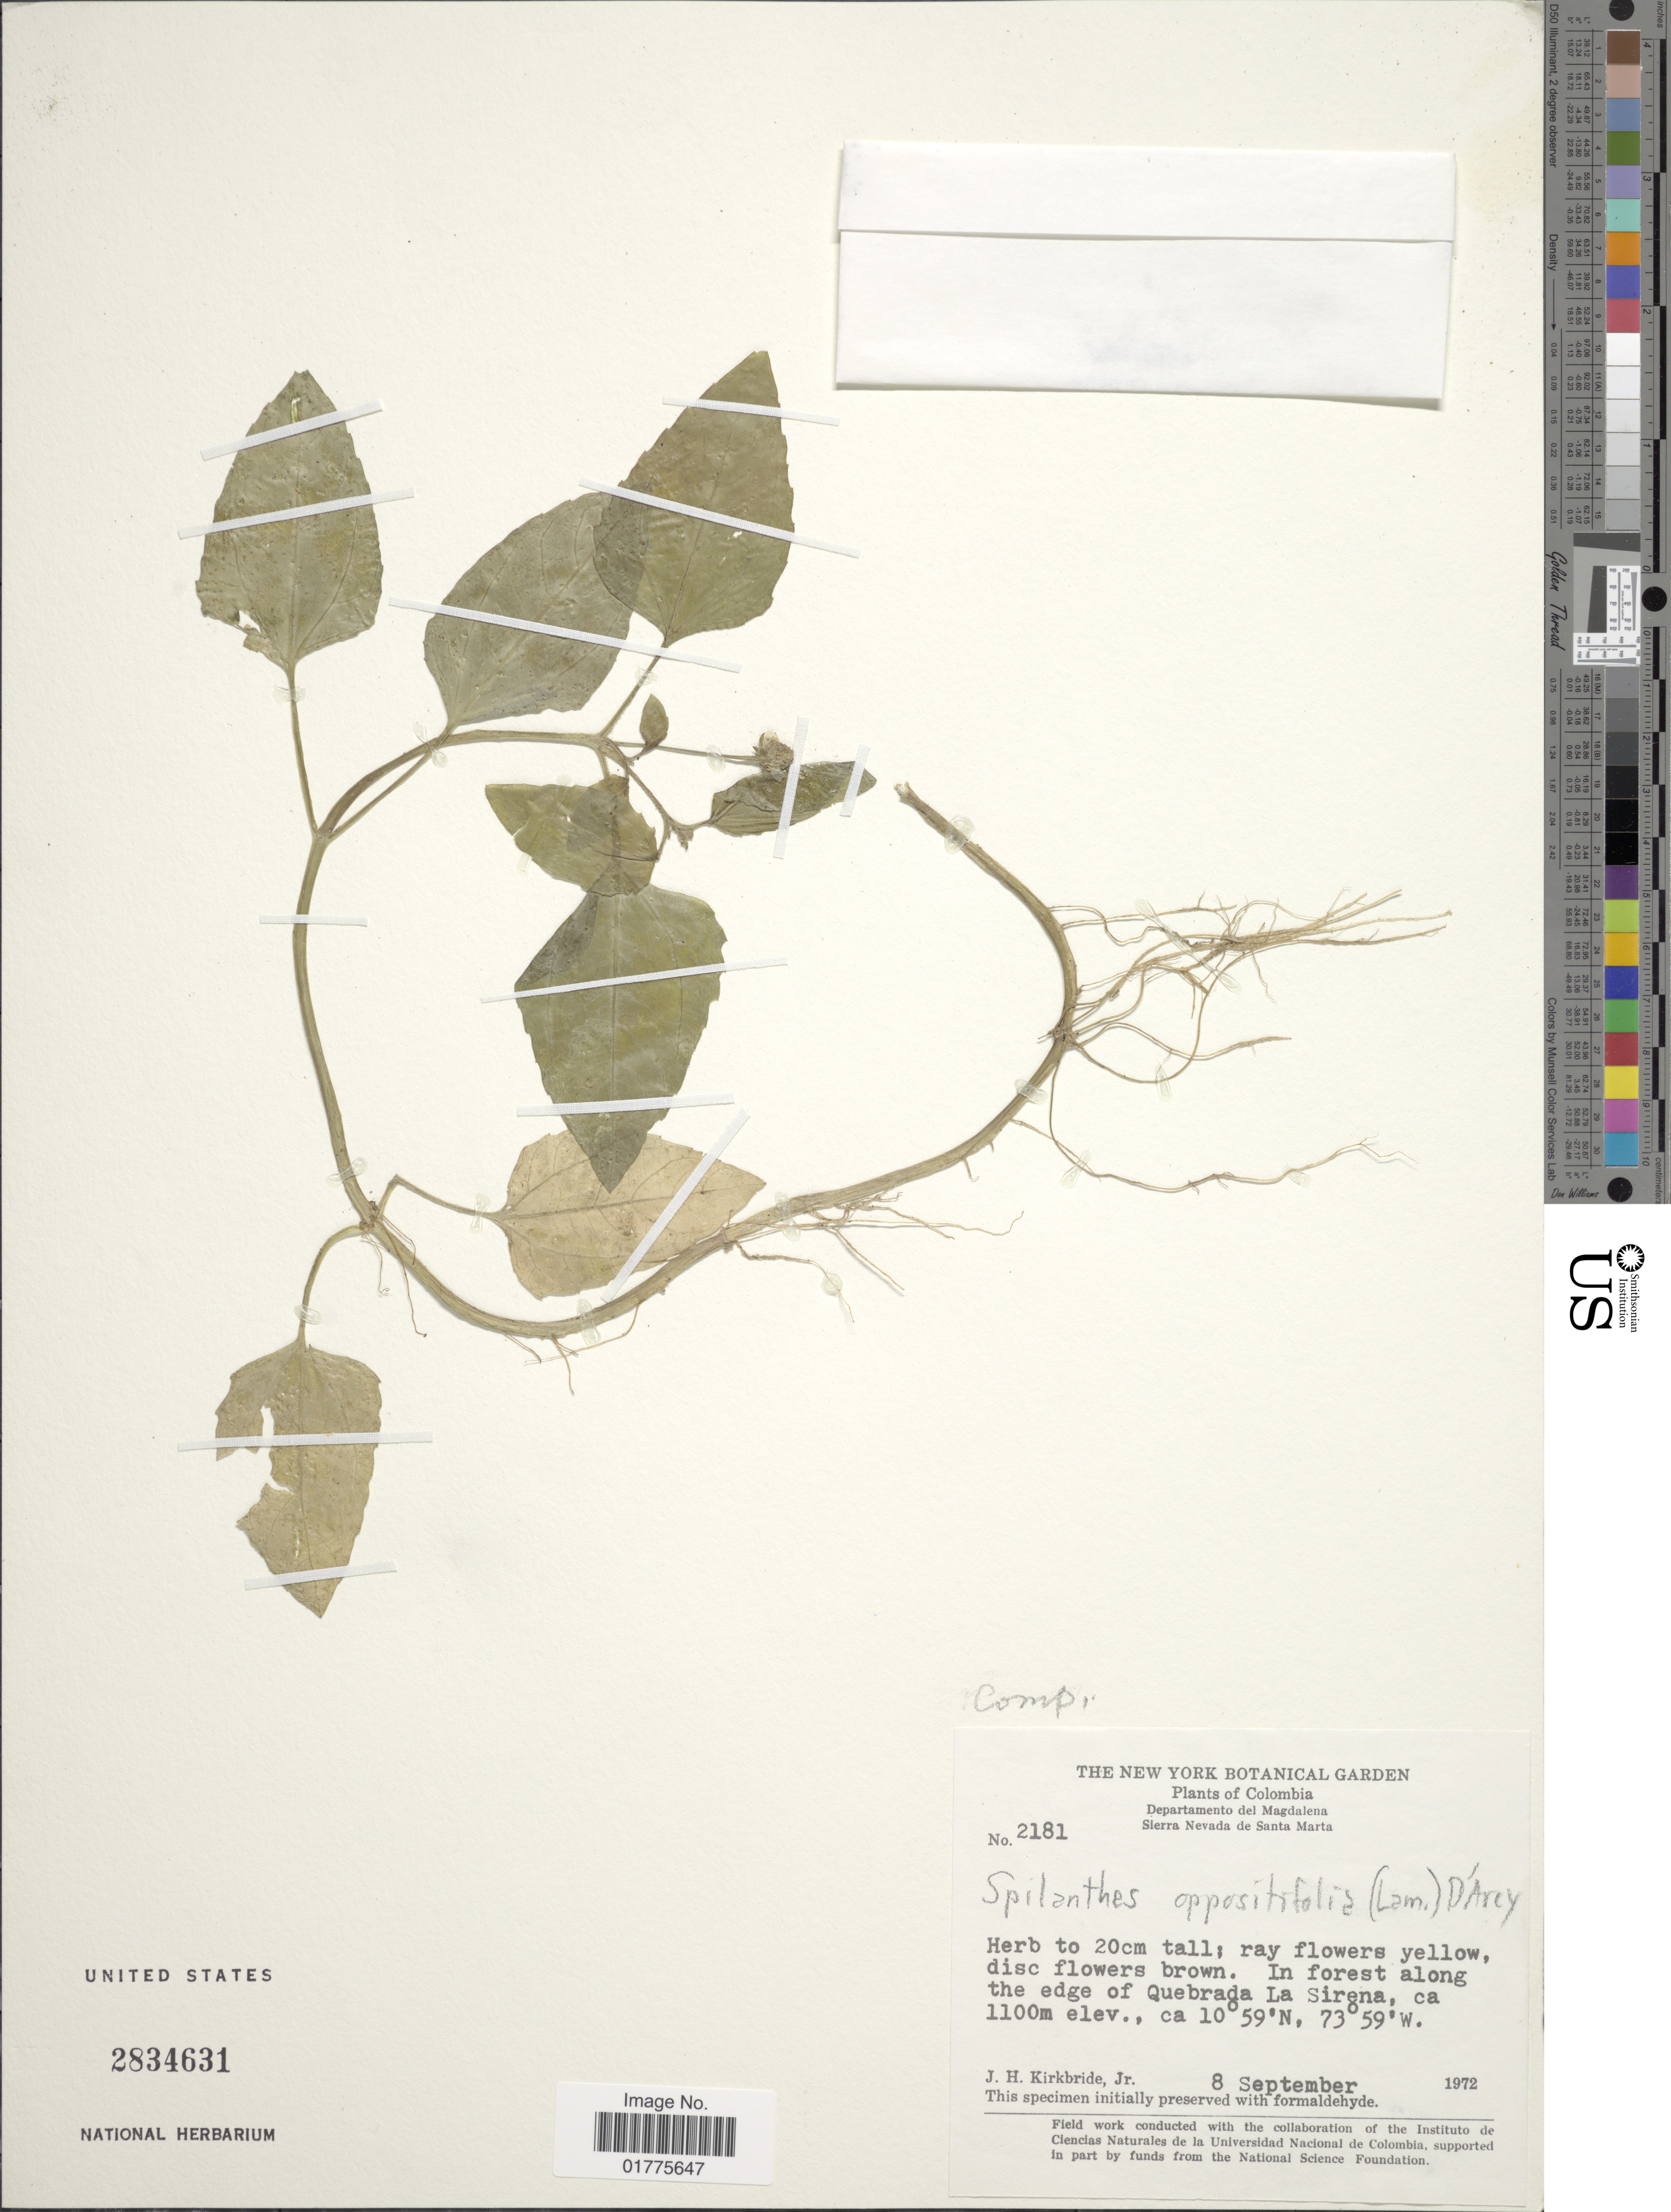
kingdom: Plantae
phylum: Tracheophyta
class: Magnoliopsida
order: Asterales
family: Asteraceae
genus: Acmella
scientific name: Acmella repens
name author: (Walter) Rich.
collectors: J. H. Kirkbride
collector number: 2181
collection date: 1972-09-08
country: Colombia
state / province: Magdalena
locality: Sierra Nevada de Santa Marta, in forest along the edge of Quebrada La Sirena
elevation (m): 1100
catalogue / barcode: US 2834631